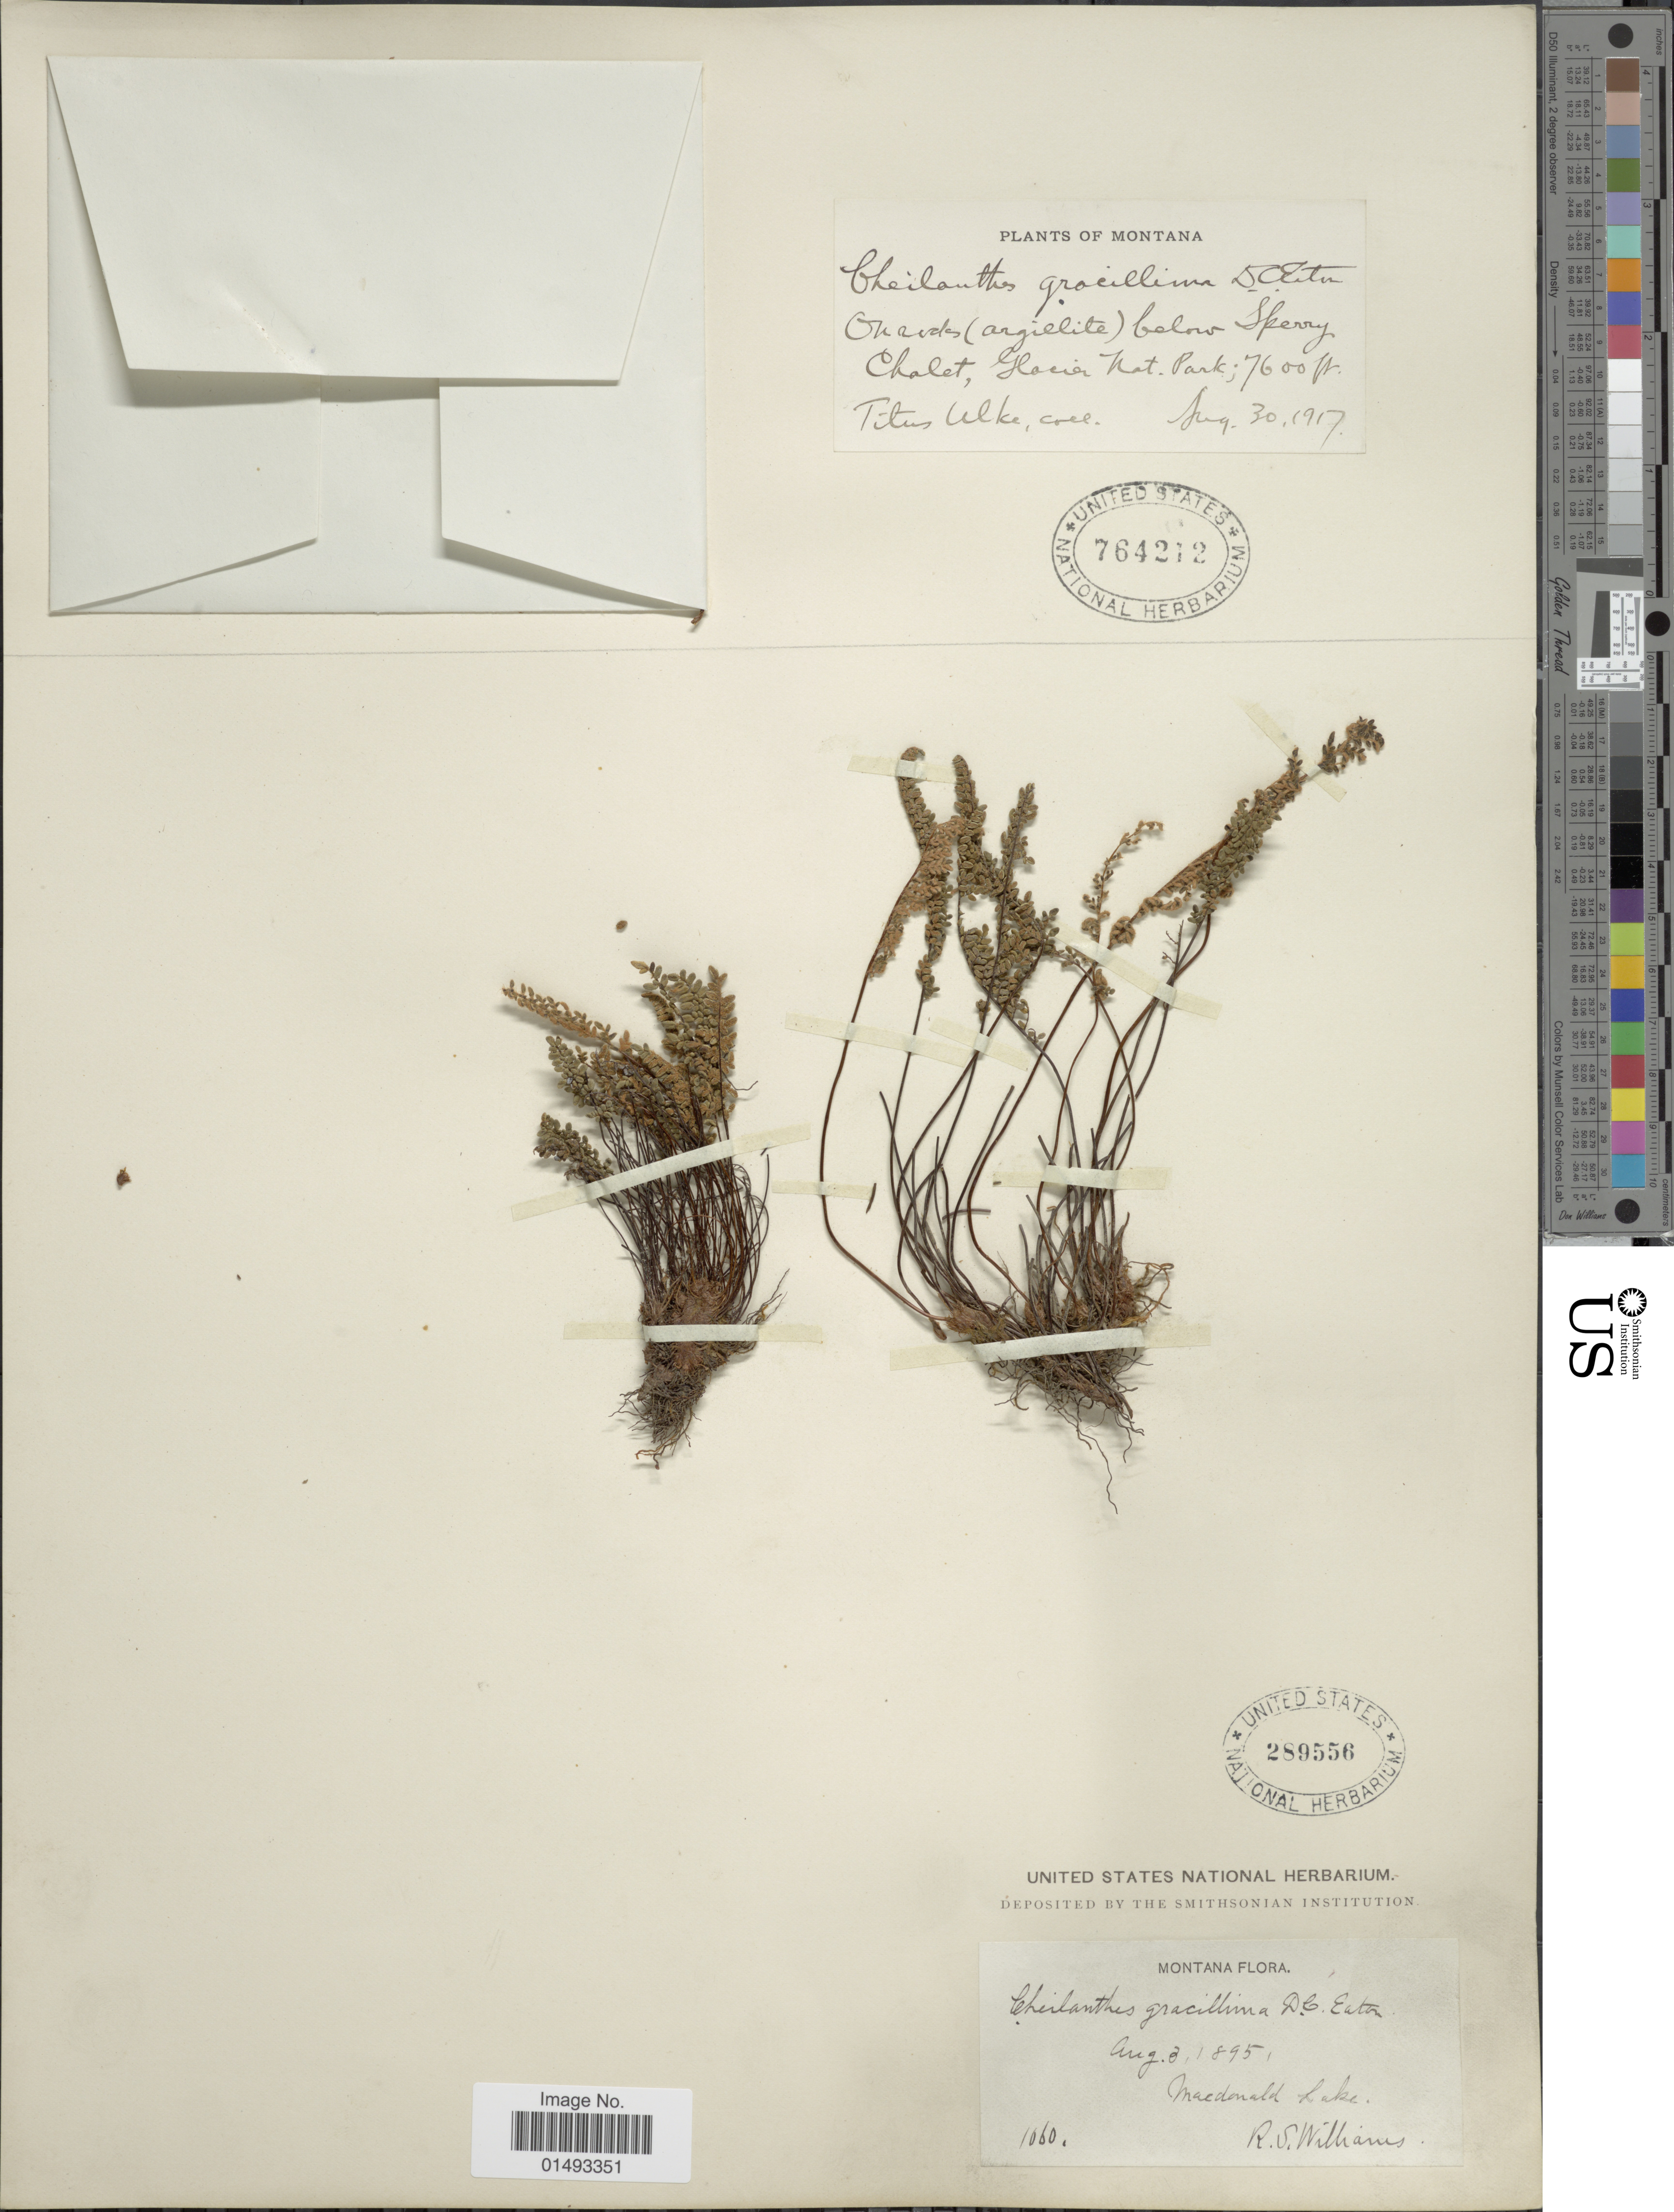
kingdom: Plantae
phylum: Tracheophyta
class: Polypodiopsida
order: Polypodiales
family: Pteridaceae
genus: Myriopteris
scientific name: Myriopteris gracillima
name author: (D.C. Eaton) J. Sm.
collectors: T. Ulke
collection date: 1917-08-30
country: United States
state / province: Montana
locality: On rocks (argillite) below Sperry Chalet, Glacier Nat. Park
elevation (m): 2316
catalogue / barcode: US 764212-2